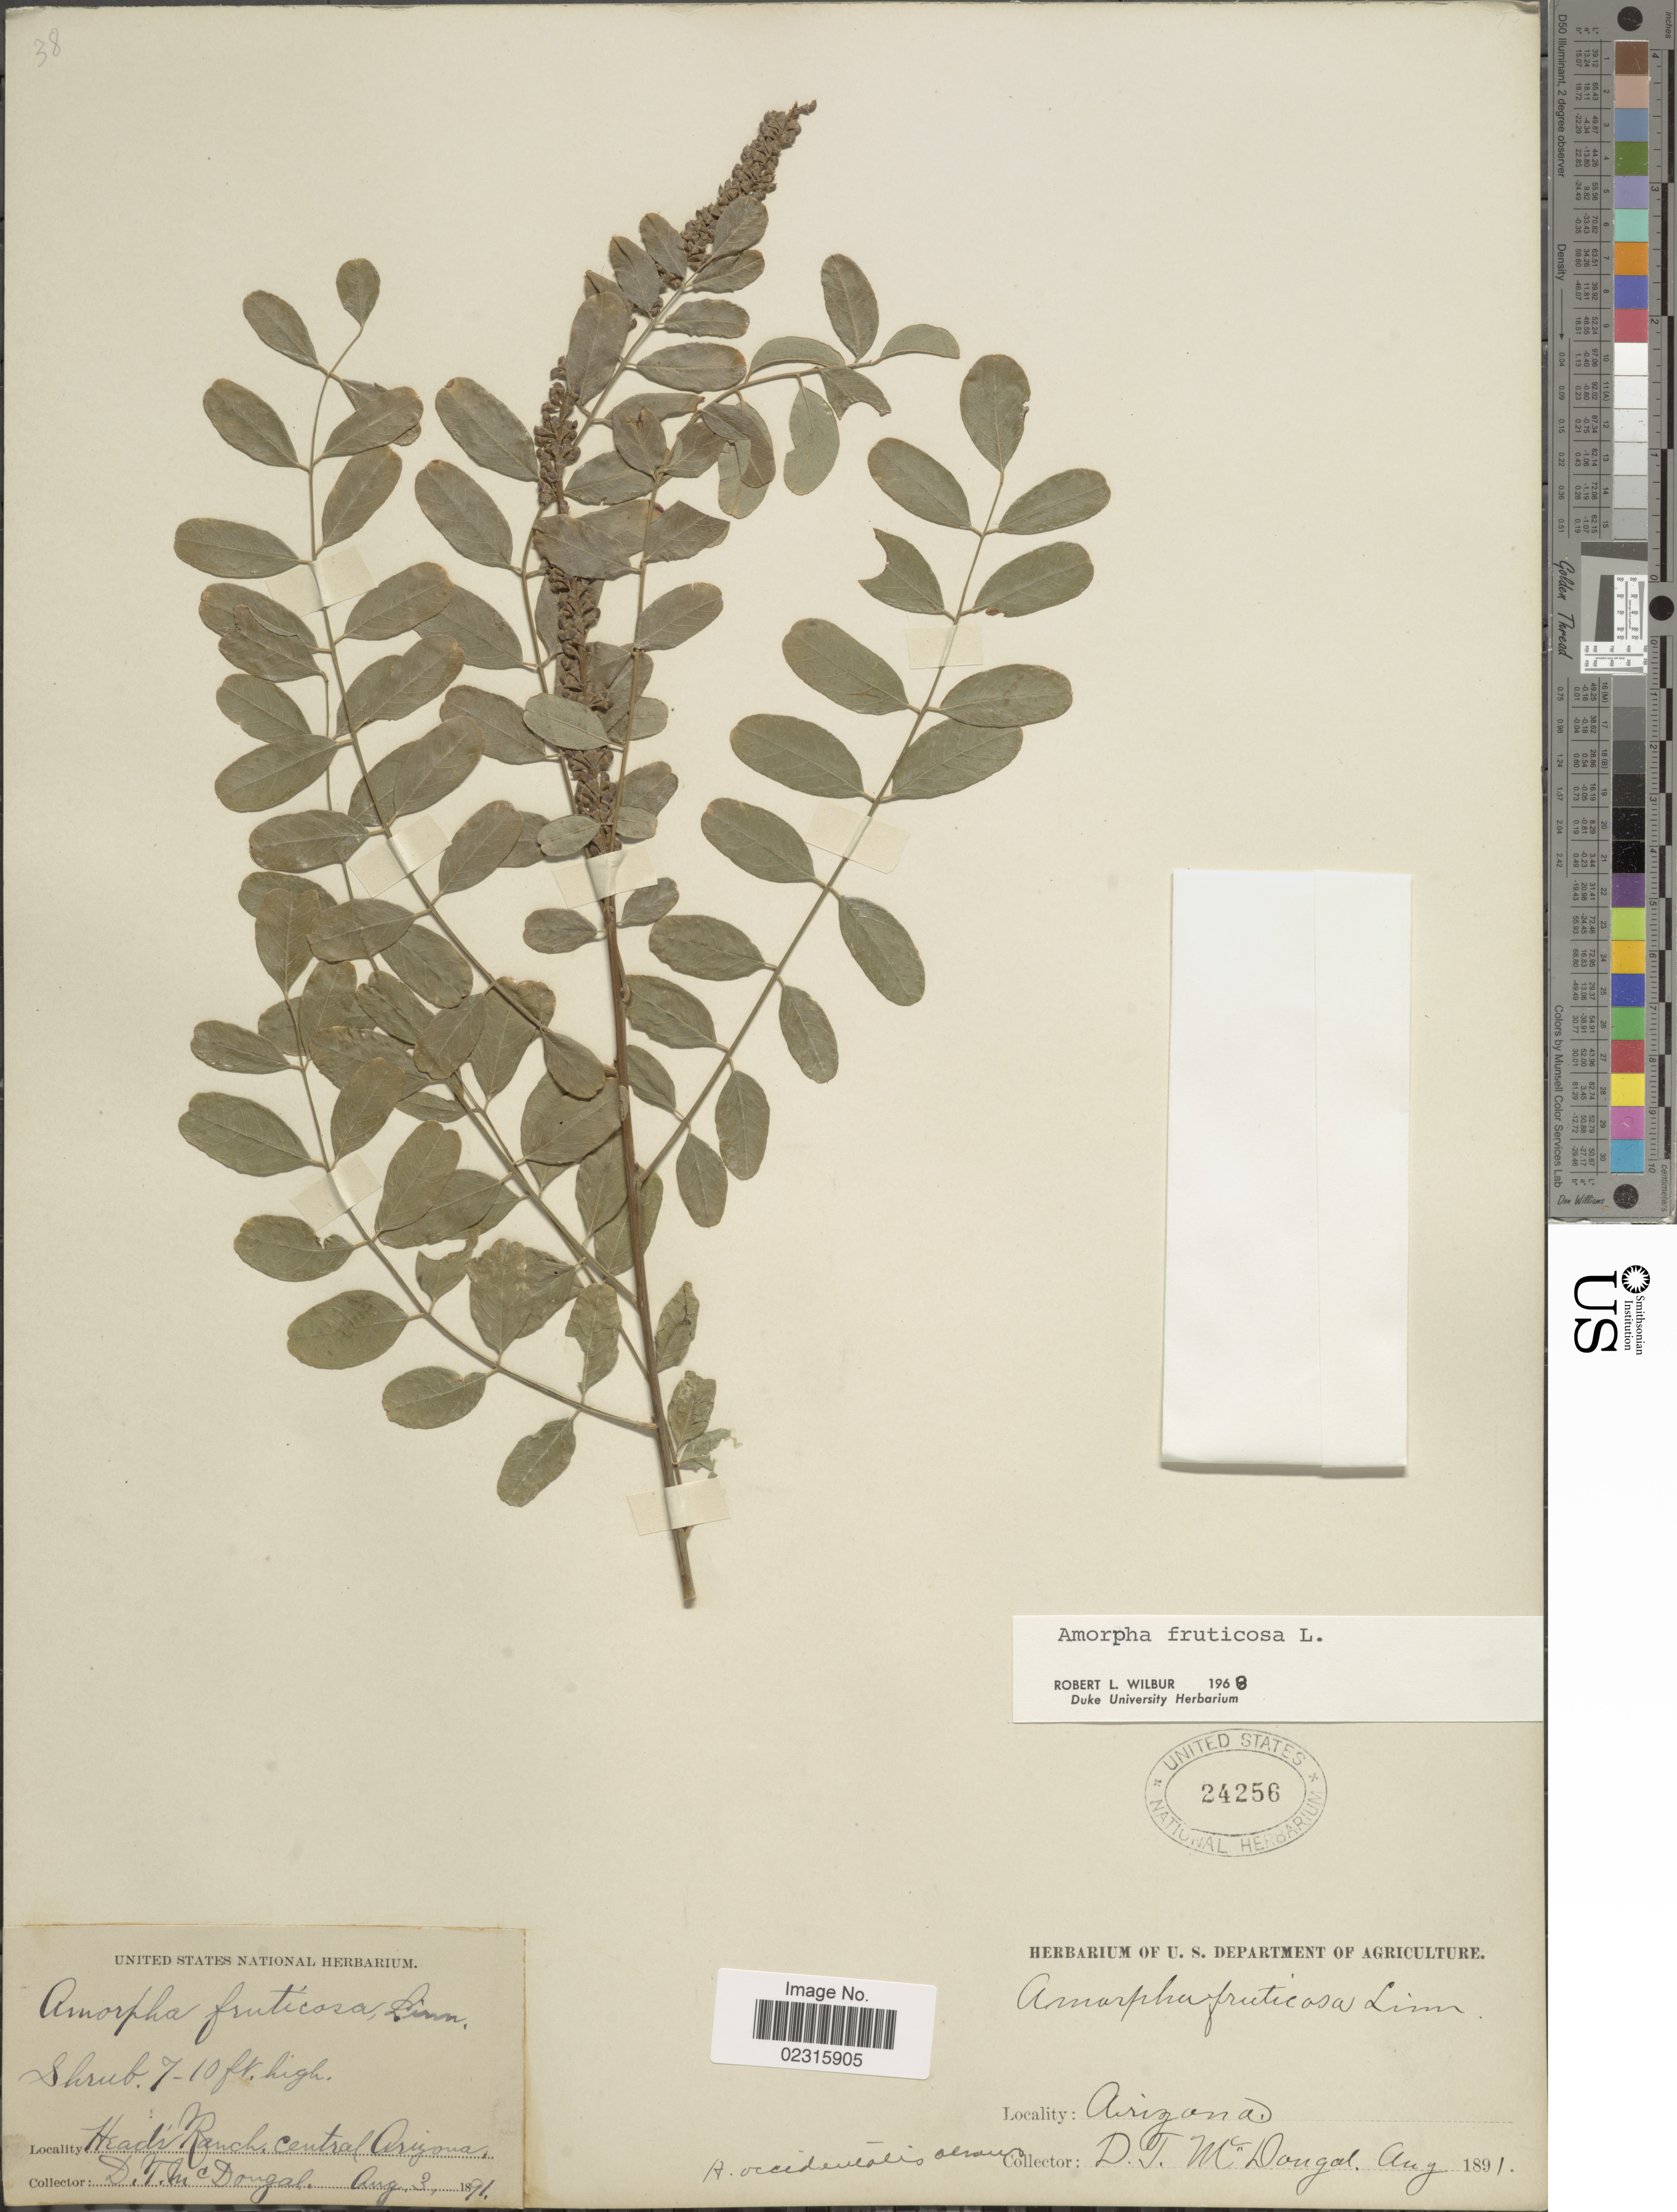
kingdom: Plantae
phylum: Tracheophyta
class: Magnoliopsida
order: Fabales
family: Fabaceae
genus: Amorpha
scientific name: Amorpha fruticosa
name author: L.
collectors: D. Mcdougal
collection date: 1891-08-03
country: United States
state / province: Arizona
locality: Heads Ranch, Central Arizona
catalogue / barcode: US 24256